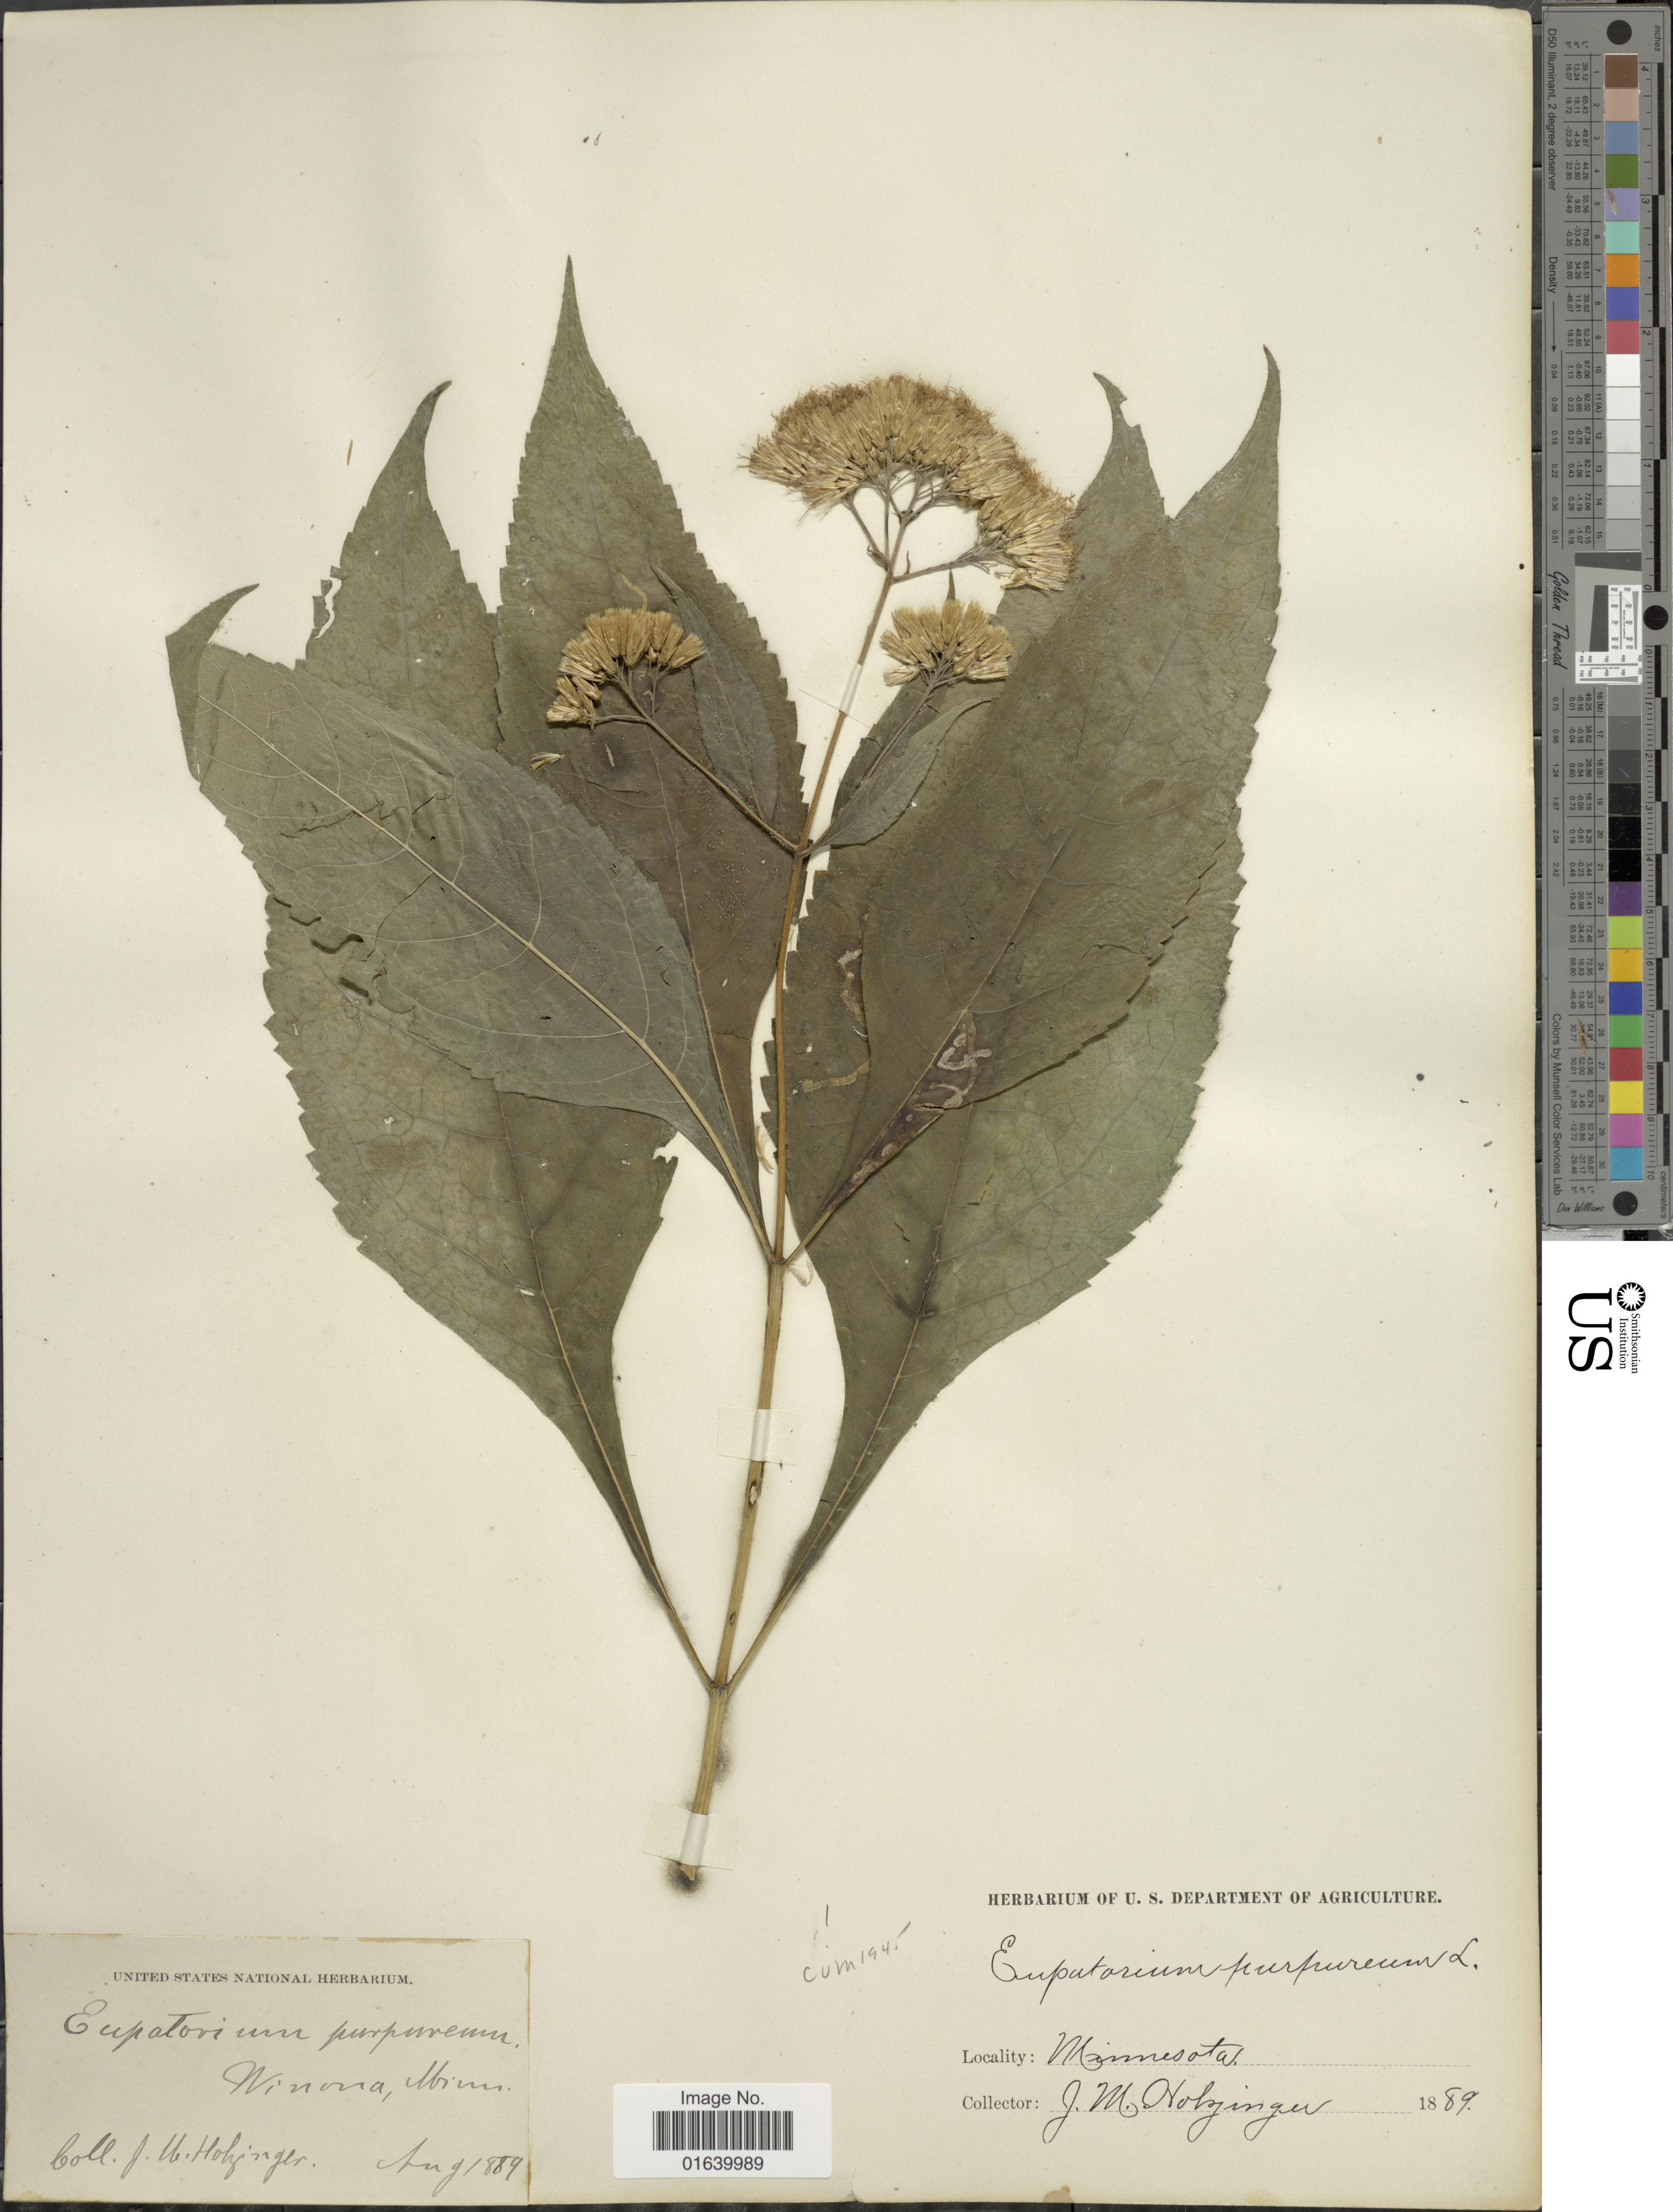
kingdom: Plantae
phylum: Tracheophyta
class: Magnoliopsida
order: Asterales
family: Asteraceae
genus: Eupatorium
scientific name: Eupatorium purpureum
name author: (L.) E.E. Lamont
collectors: J. M. Holzinger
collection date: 1889-08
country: United States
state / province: Minnesota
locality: Winona.